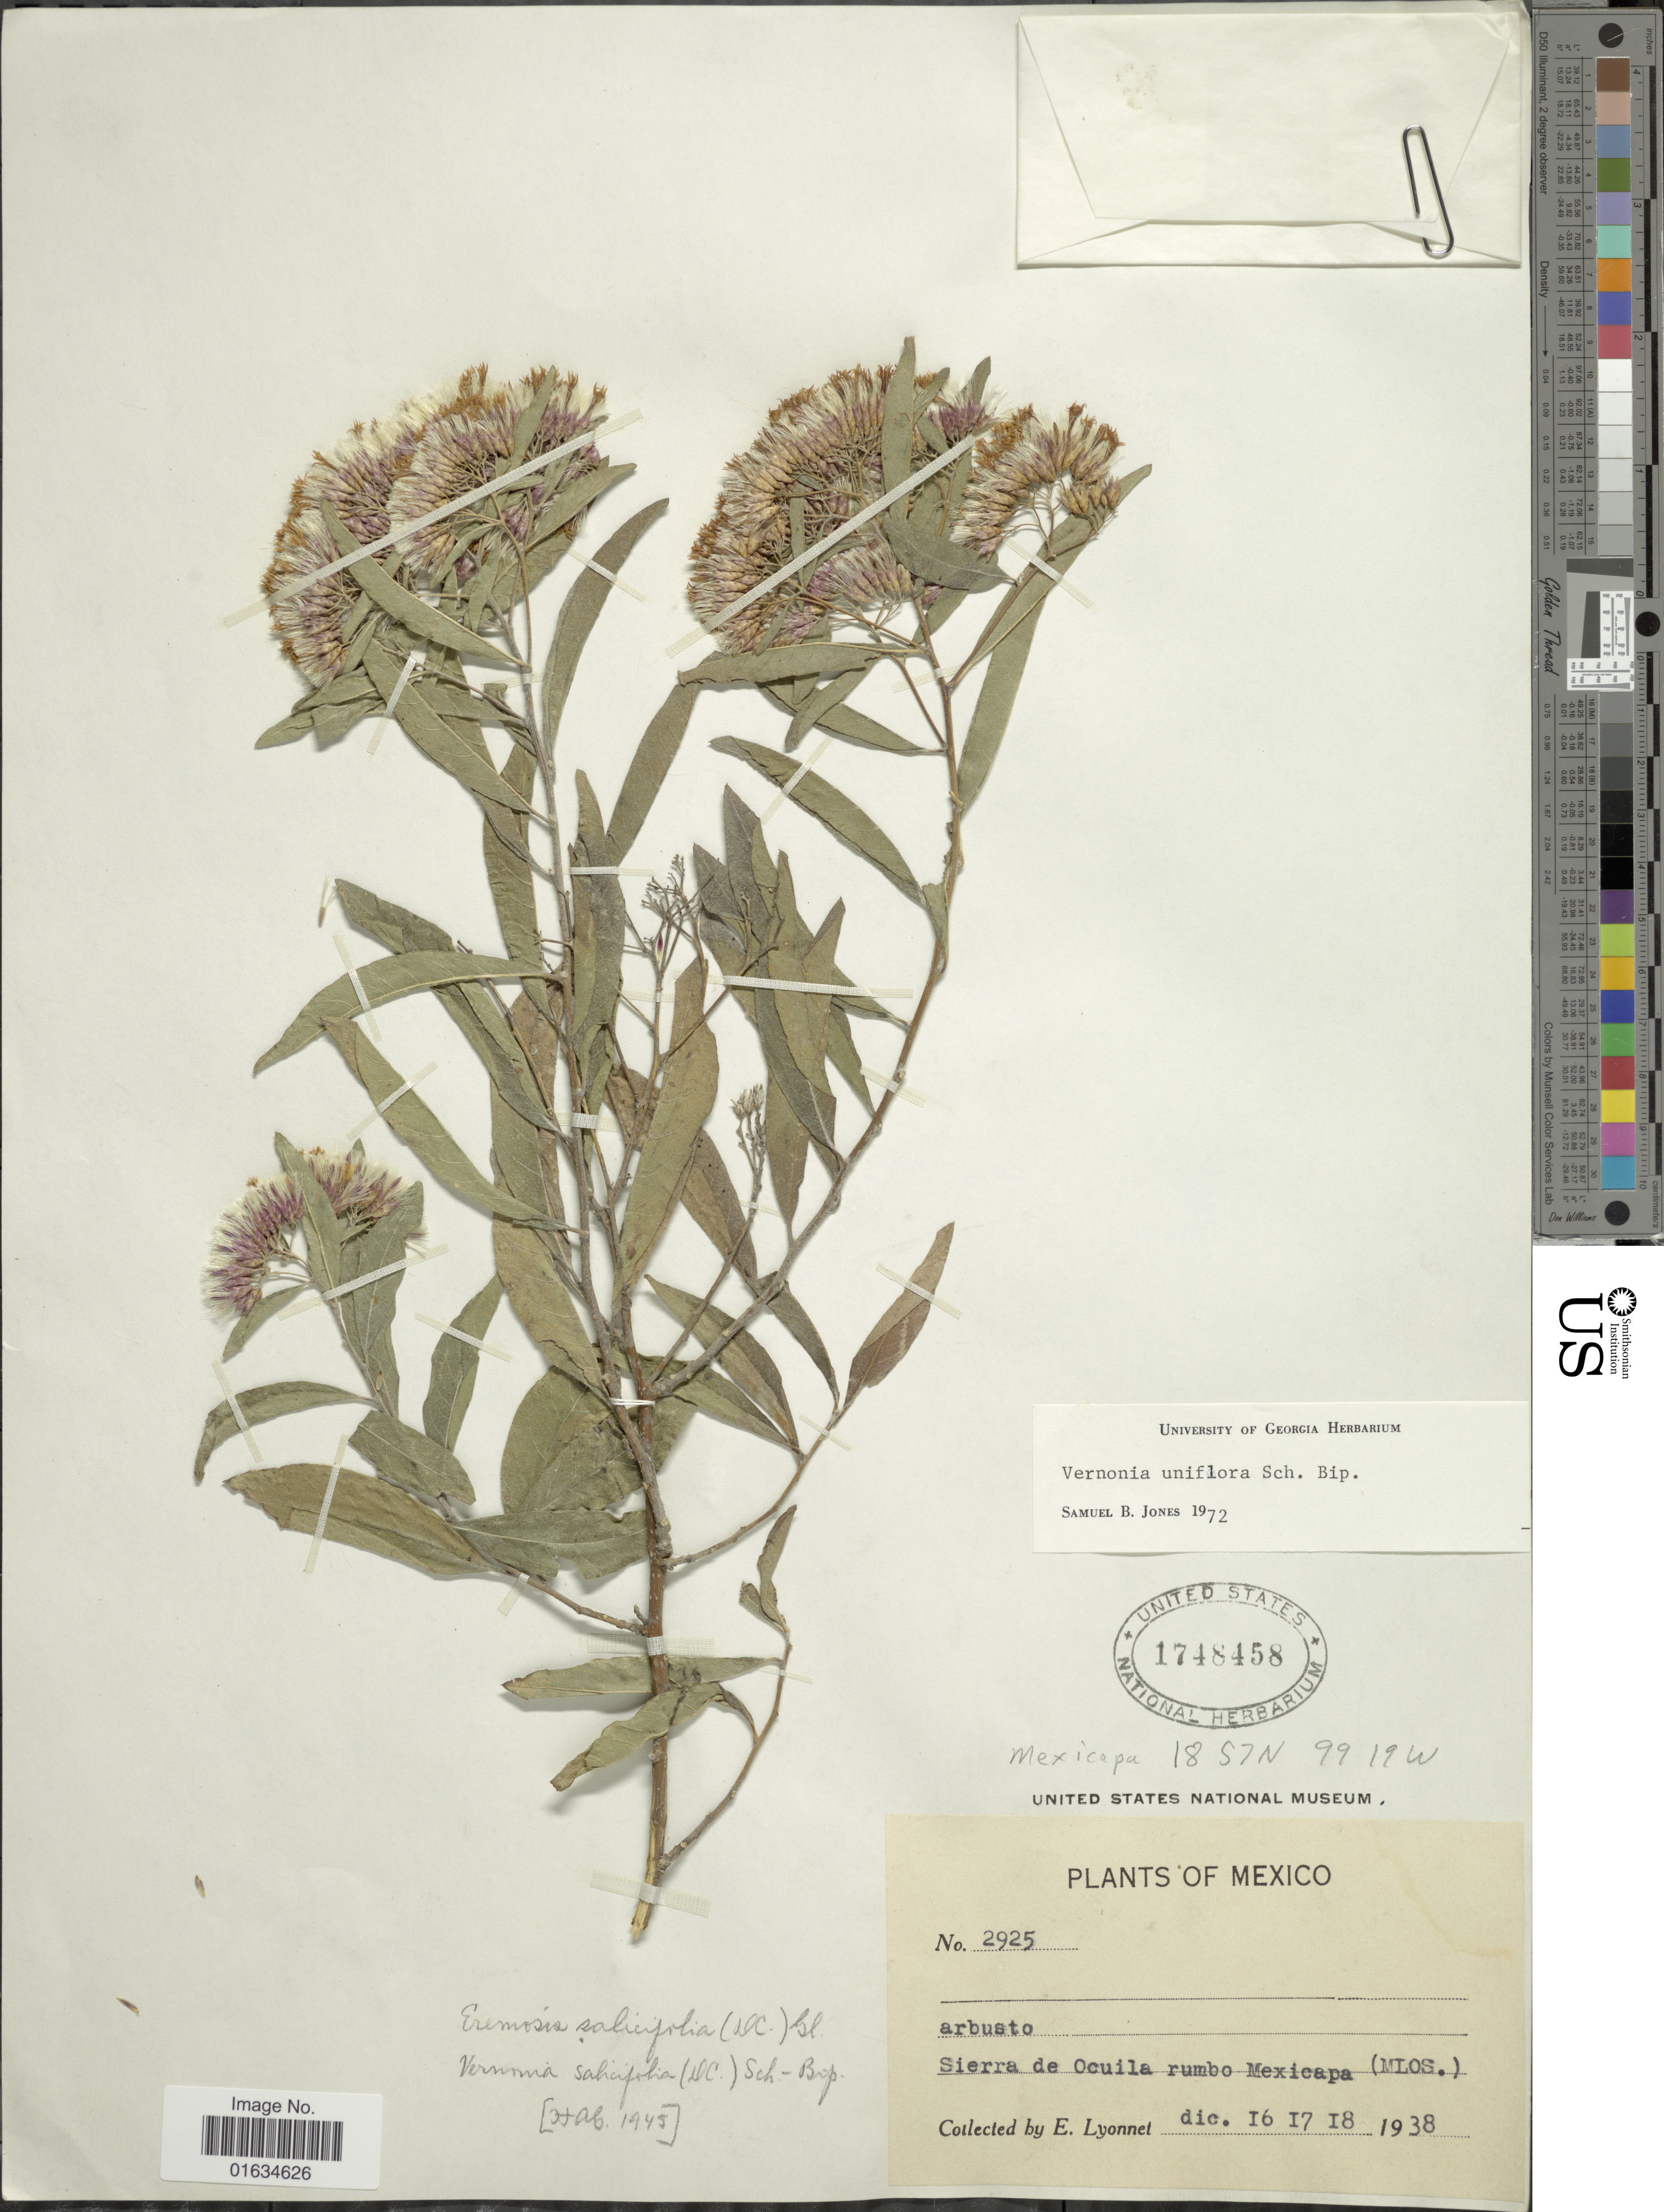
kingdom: Plantae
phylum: Tracheophyta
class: Magnoliopsida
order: Asterales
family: Asteraceae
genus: Critoniopsis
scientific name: Critoniopsis salicifolia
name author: (DC.) H. Rob.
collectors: E. Lyonnet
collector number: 2925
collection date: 1938-12-16/1938-12-18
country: Mexico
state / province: Morelos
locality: Sierra de Ocuila rumbo Mexicapa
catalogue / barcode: US 1748458